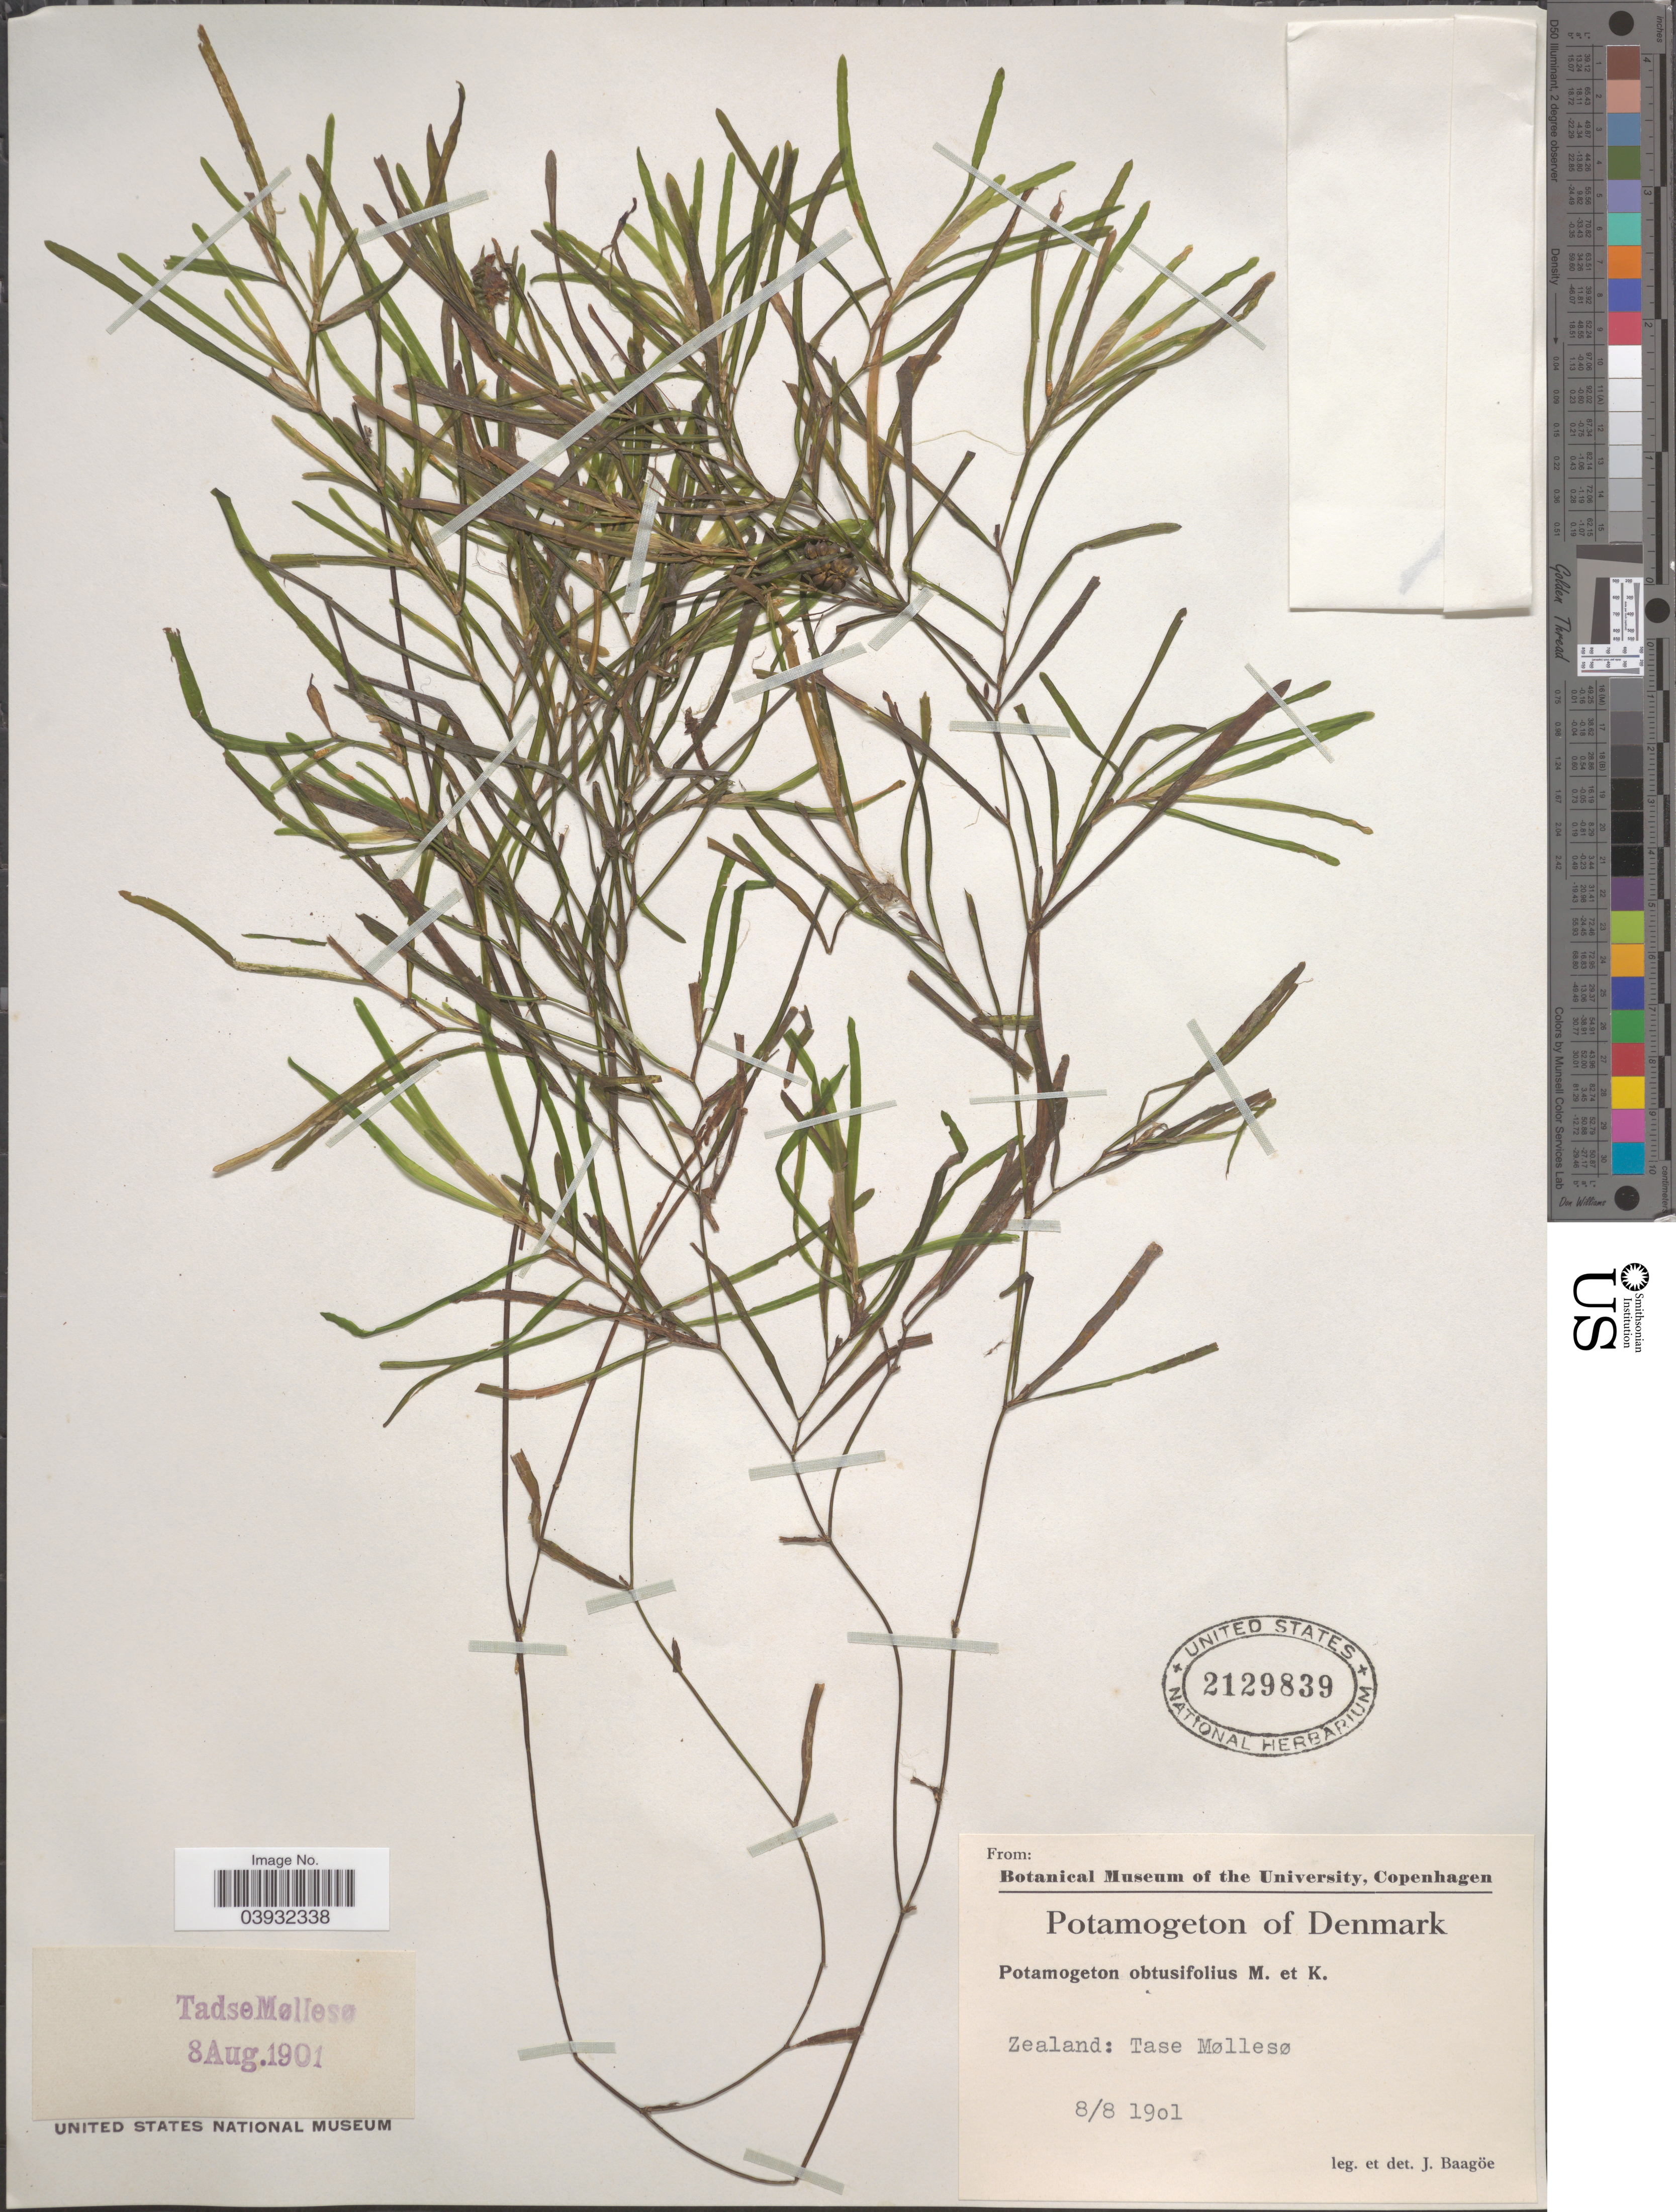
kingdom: Plantae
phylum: Tracheophyta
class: Liliopsida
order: Alismatales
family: Potamogetonaceae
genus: Potamogeton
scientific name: Potamogeton obtusifolius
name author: Mert. & W.D.J. Koch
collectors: J. Baagoe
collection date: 1901-08-08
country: Denmark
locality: Zealand: Tase Møllesø.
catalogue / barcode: US 2129839